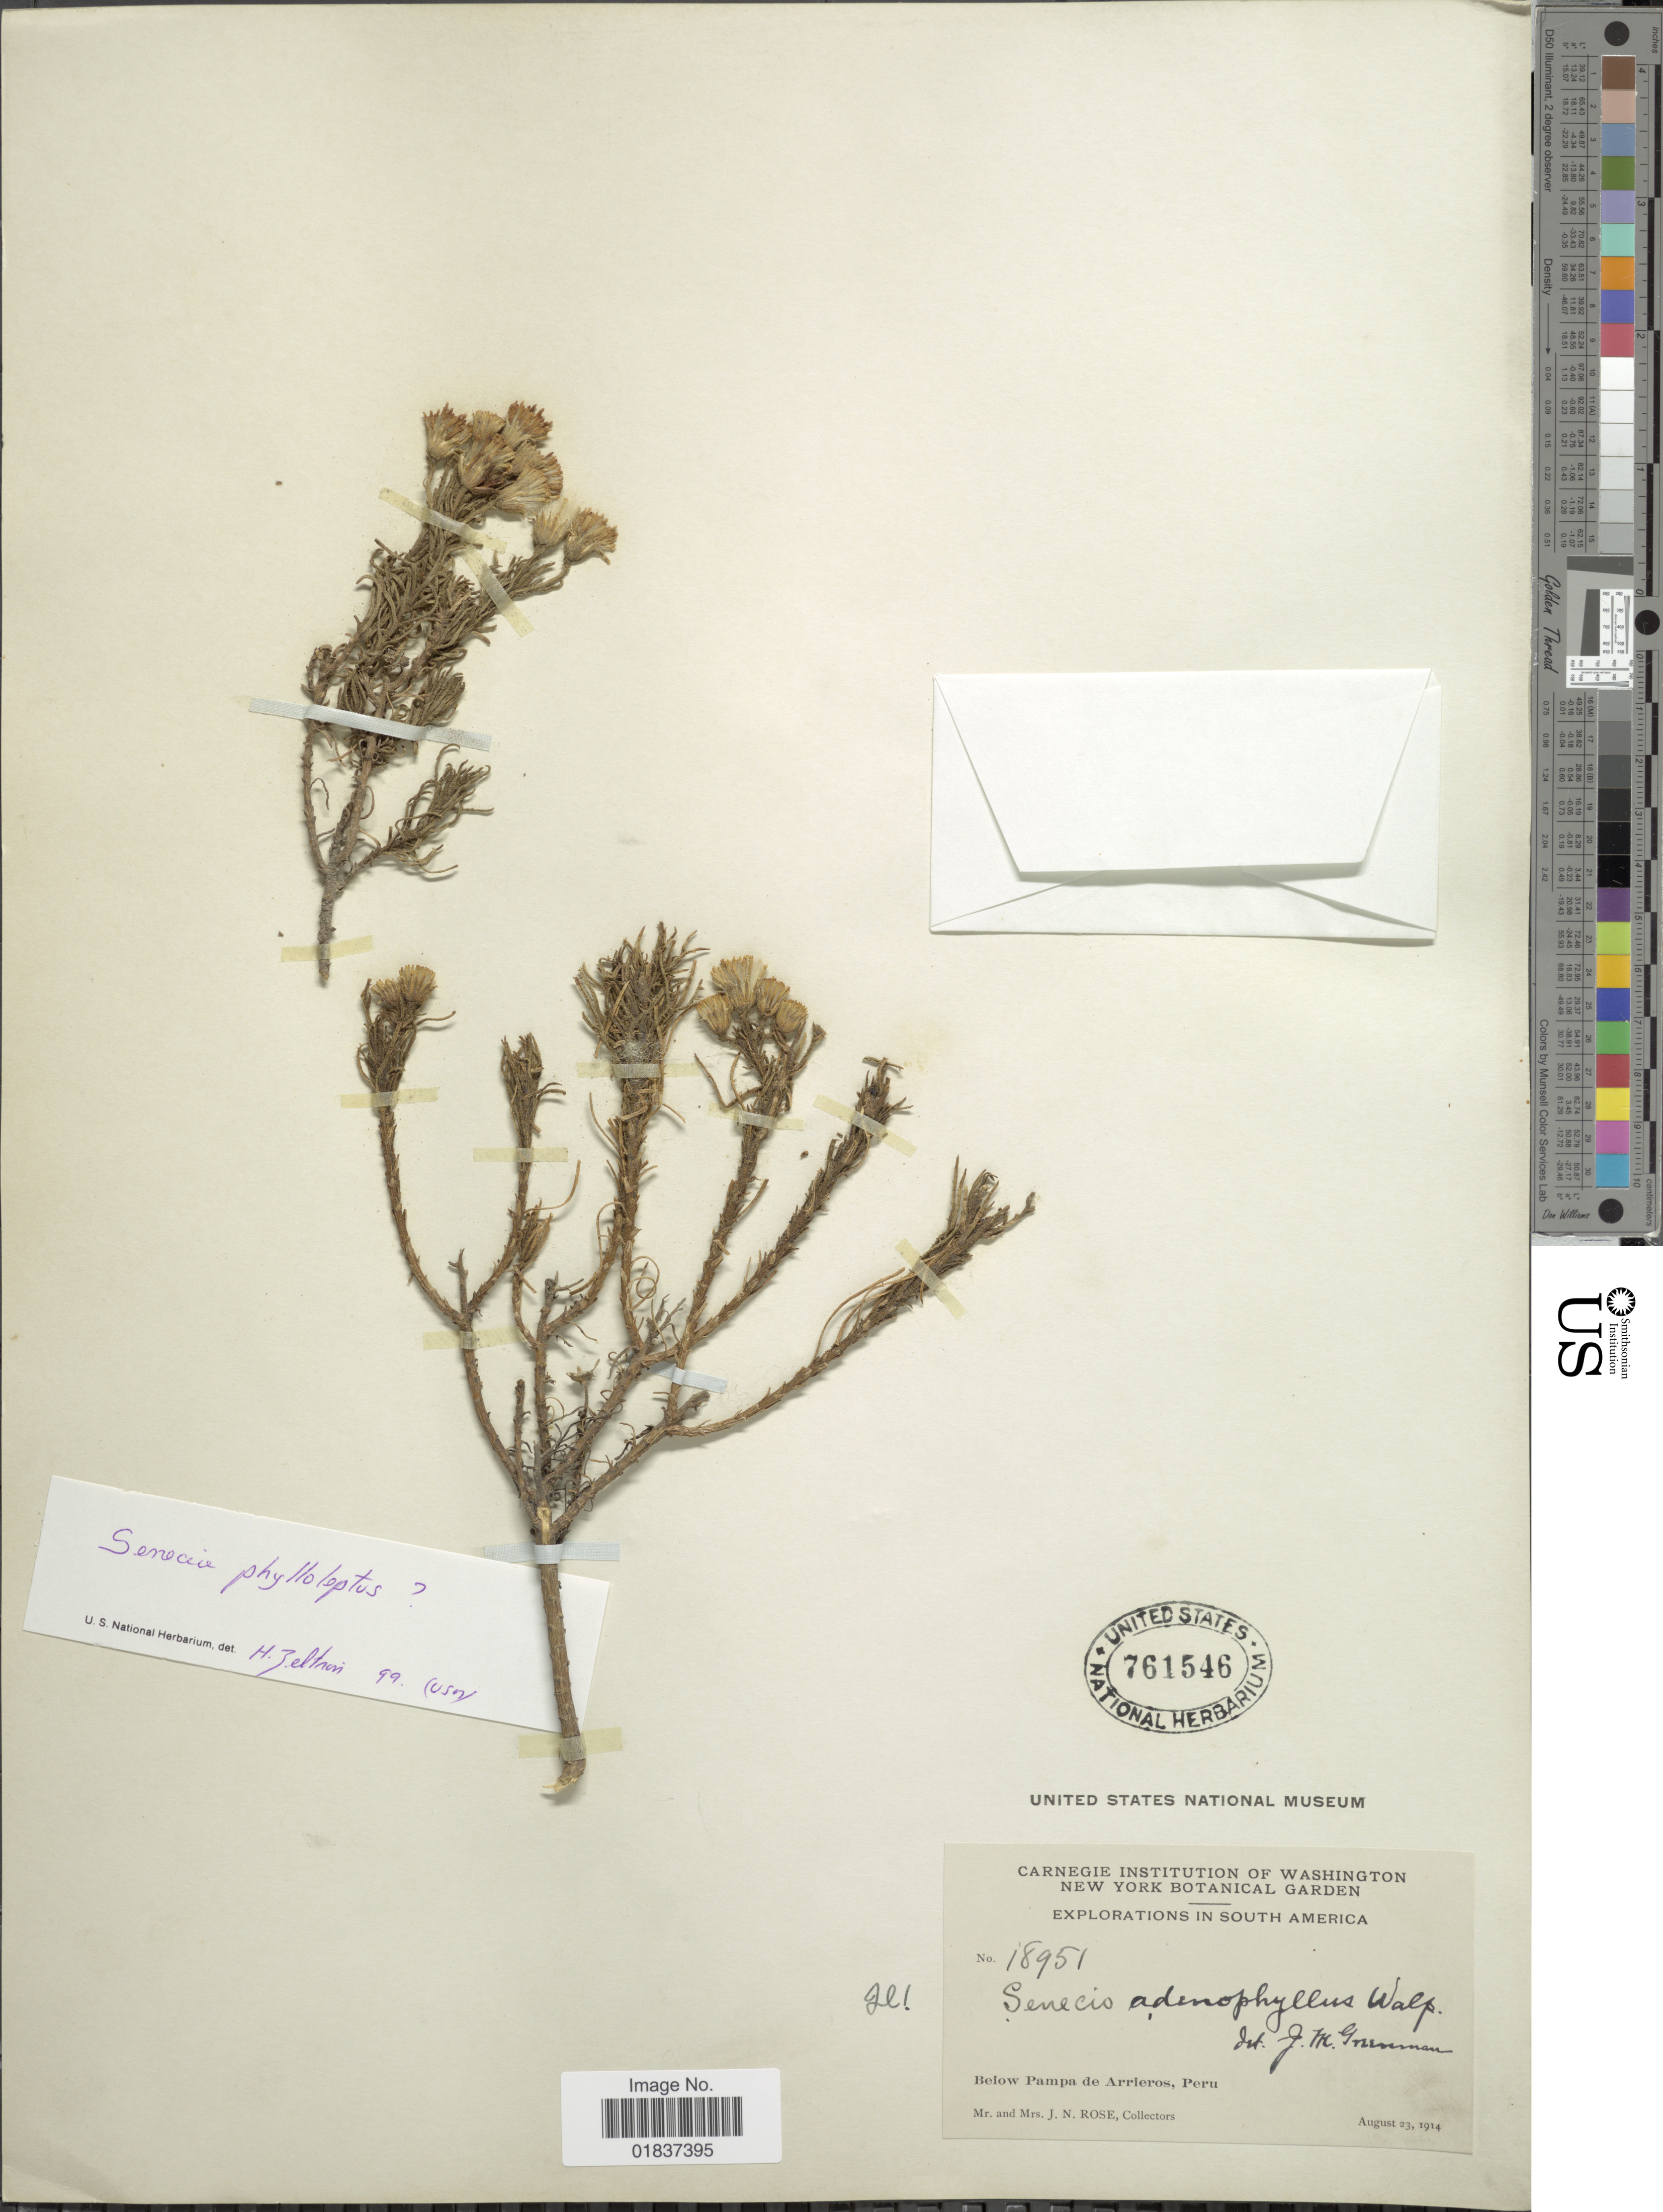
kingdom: Plantae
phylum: Tracheophyta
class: Magnoliopsida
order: Asterales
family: Asteraceae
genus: Senecio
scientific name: Senecio adenophyllus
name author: Meyen & Walp.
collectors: J. N. Rose & L. B. Rose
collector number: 18951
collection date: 1914-08-23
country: Peru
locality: Below Pampa de Arrieros,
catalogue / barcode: US 761546